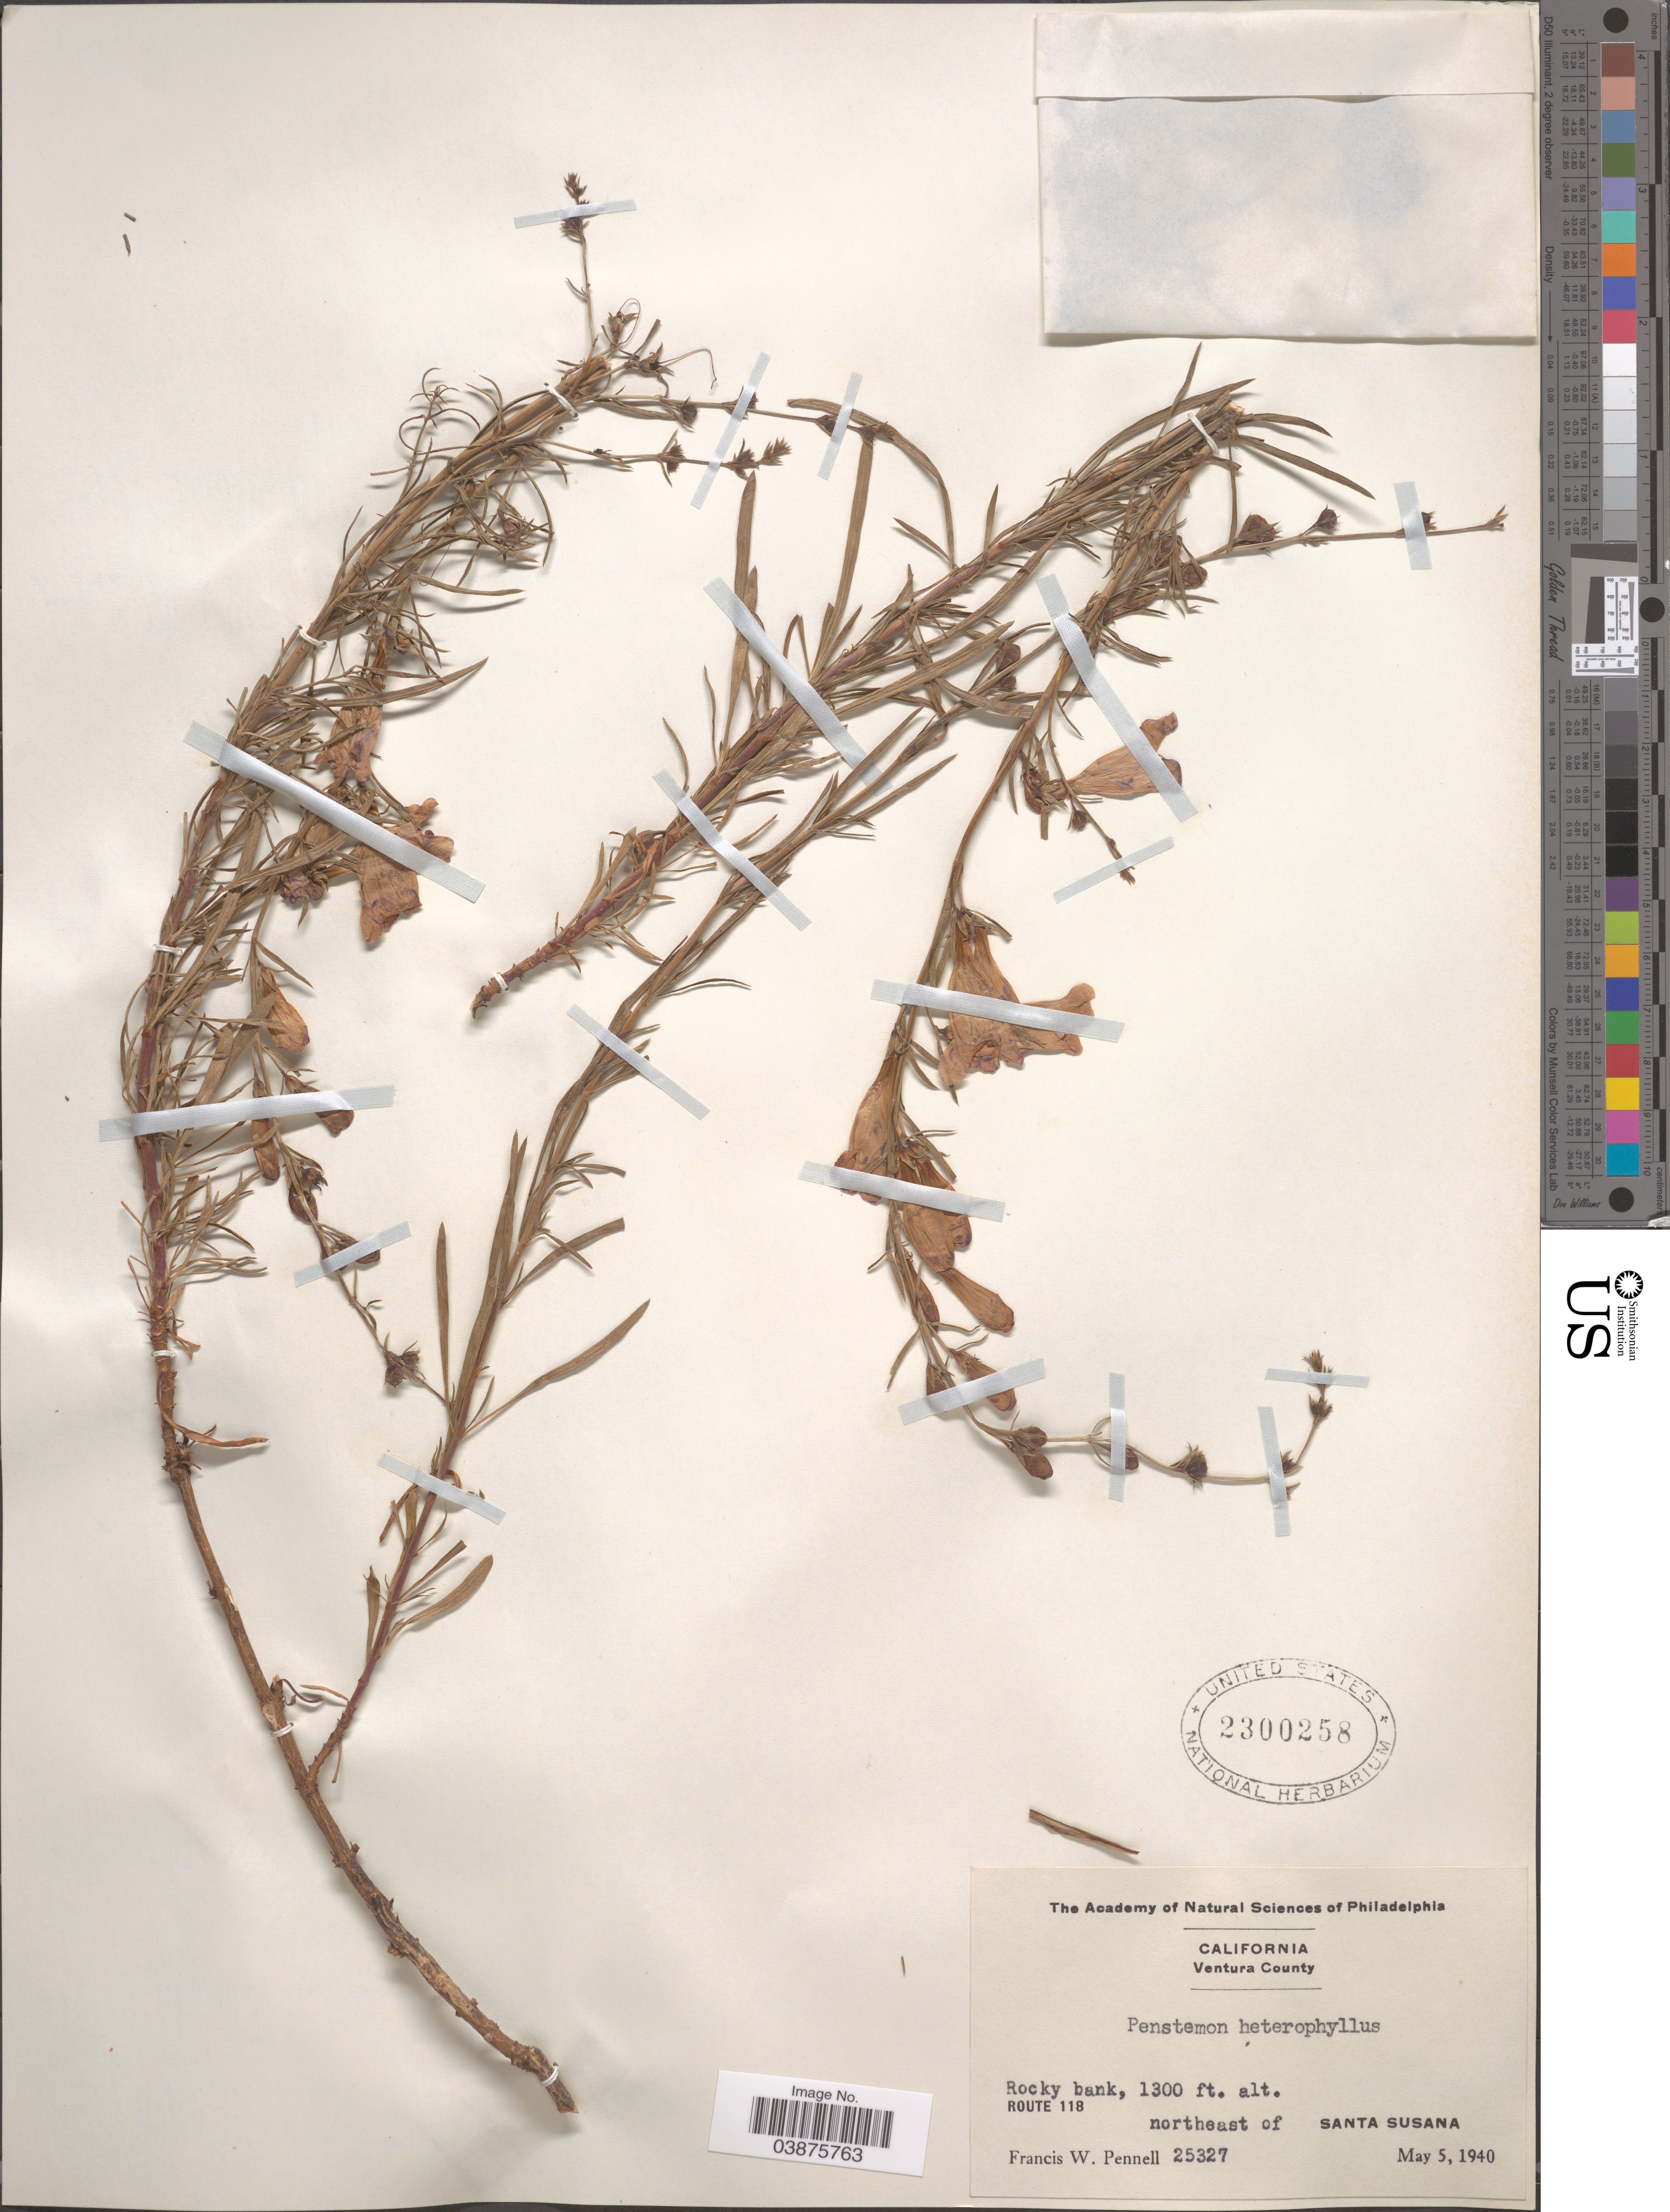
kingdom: Plantae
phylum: Tracheophyta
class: Magnoliopsida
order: Lamiales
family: Plantaginaceae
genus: Penstemon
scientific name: Penstemon heterophyllus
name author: Lindl.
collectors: F. W. Pennell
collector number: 25327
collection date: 1940-05-05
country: United States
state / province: California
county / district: Ventura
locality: Ventura County. Route 118. Northeast of Santa Susana.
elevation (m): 396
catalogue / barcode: US 2300258